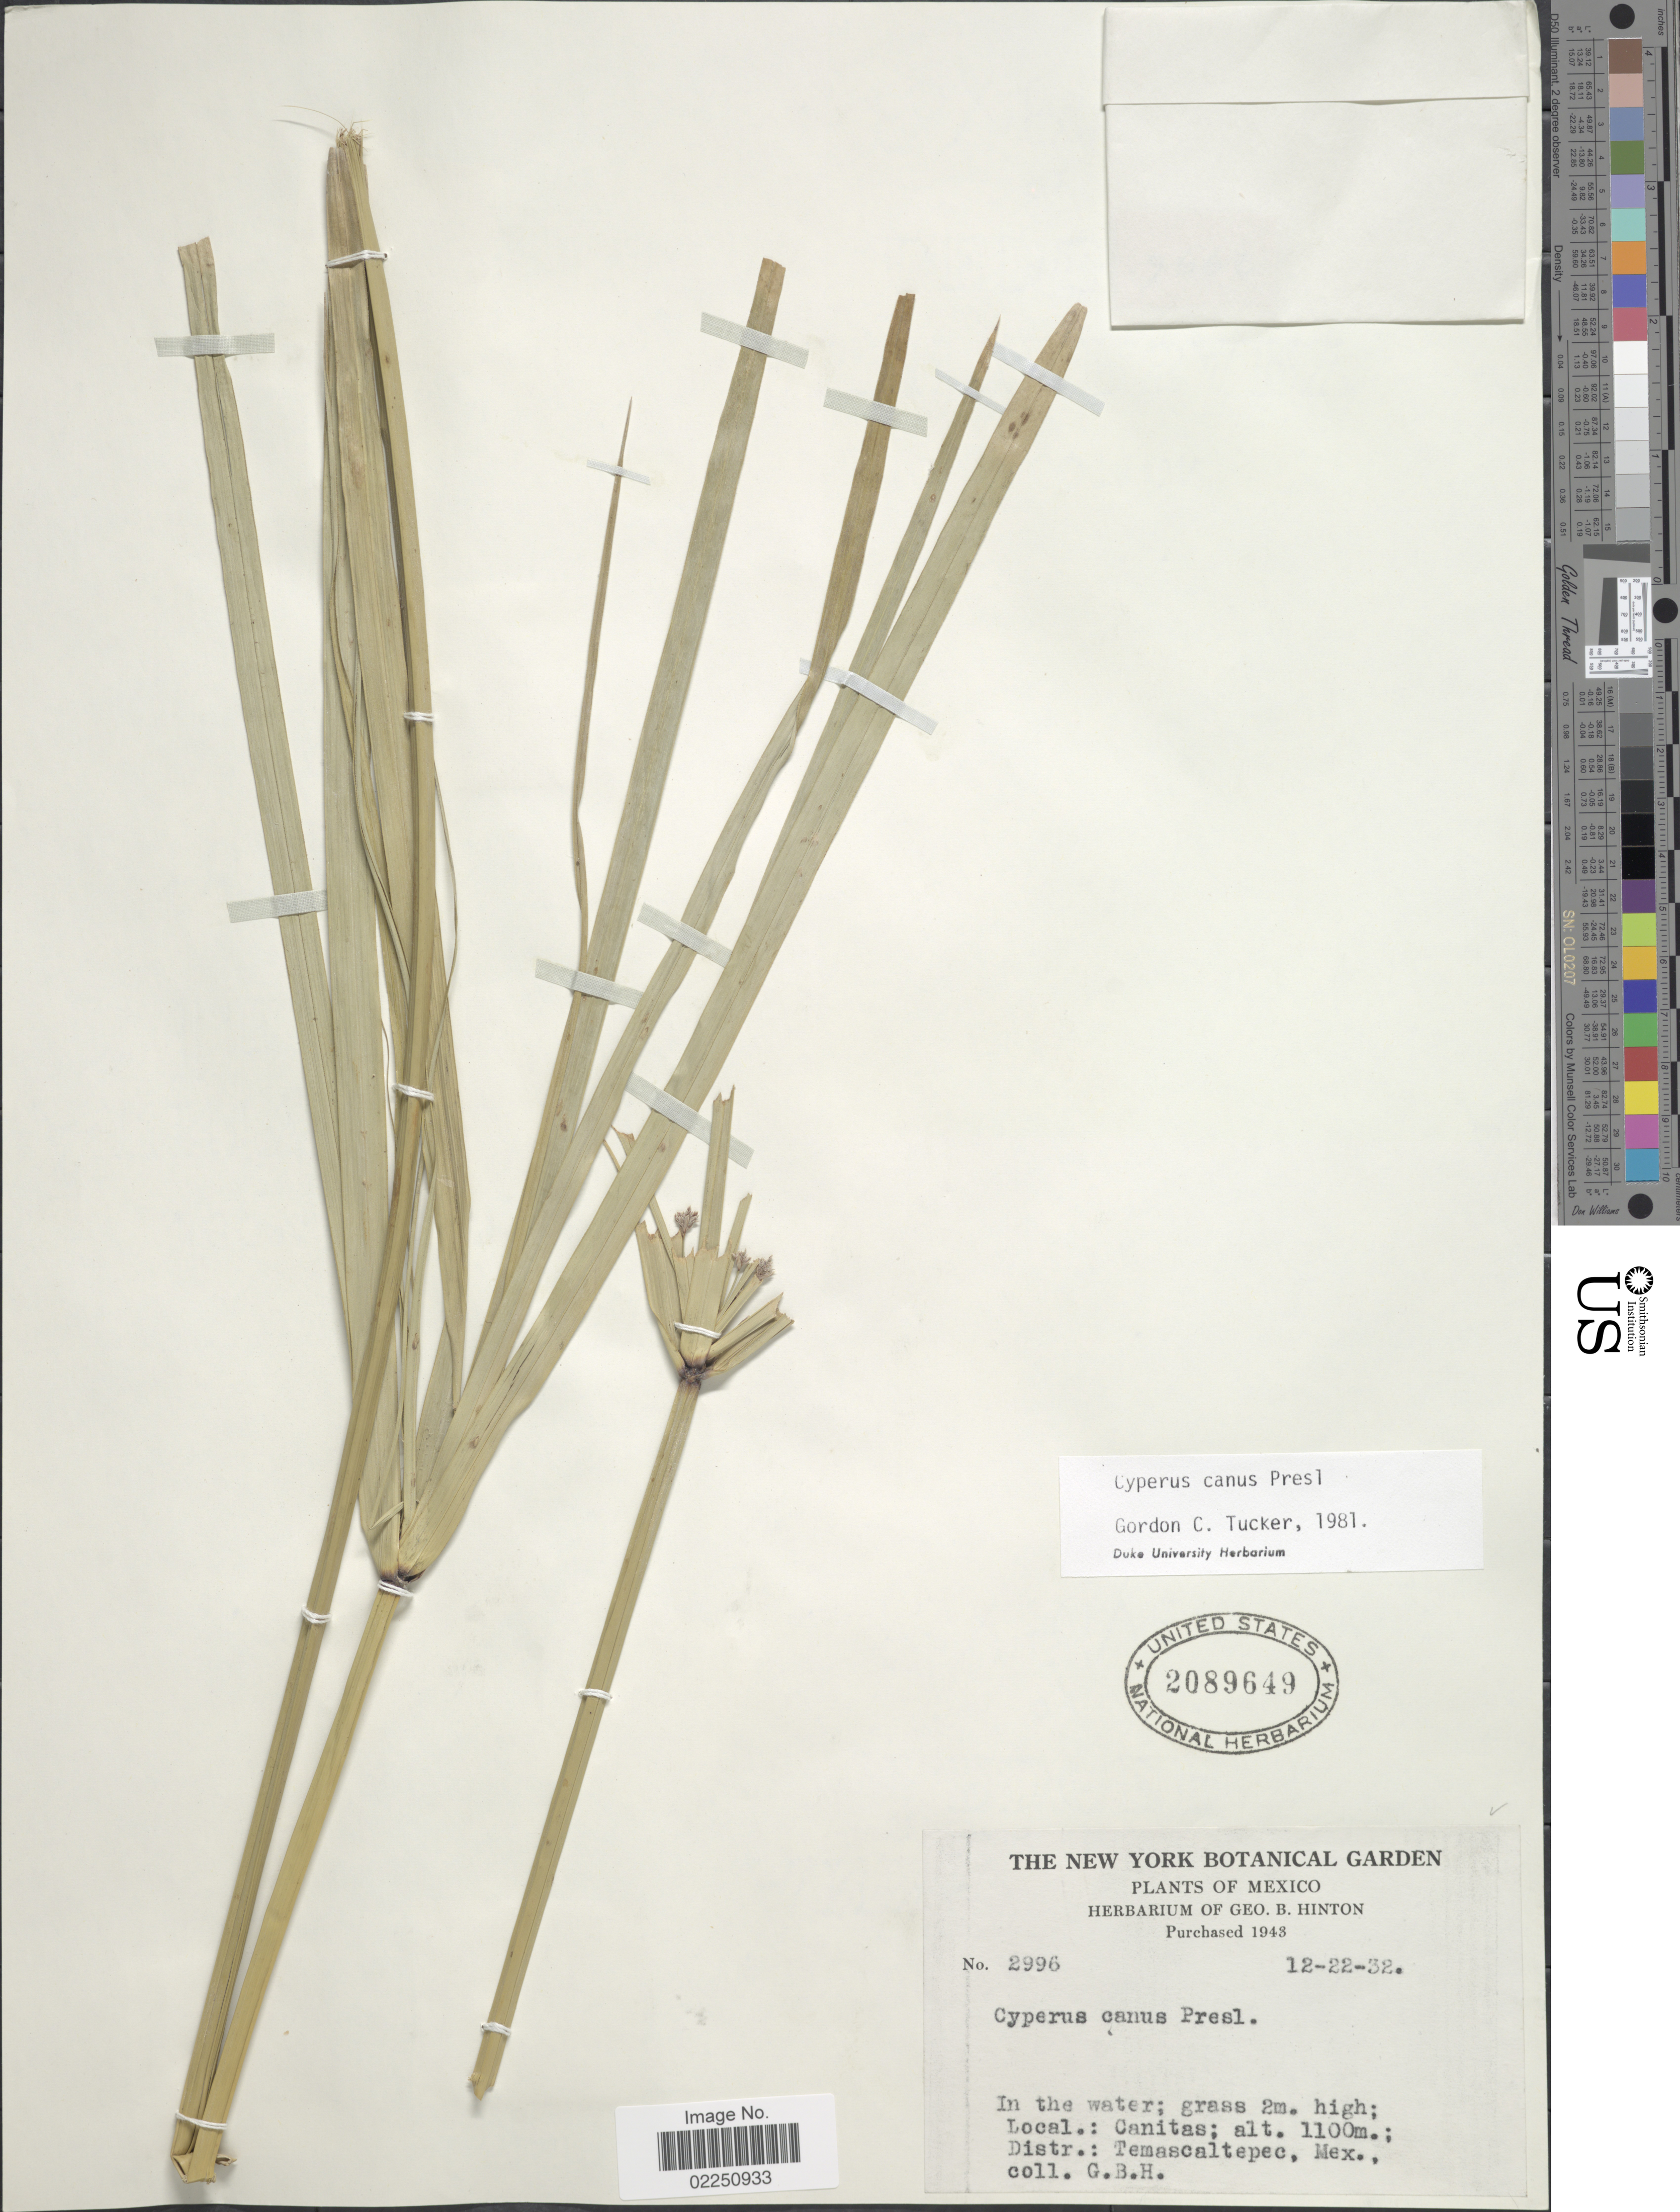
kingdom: Plantae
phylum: Tracheophyta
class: Liliopsida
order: Poales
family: Cyperaceae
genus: Cyperus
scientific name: Cyperus canus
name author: J. Presl & C. Presl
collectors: G. B. Hinton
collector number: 2996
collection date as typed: Transcribed d/m/y: 22/12/32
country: Mexico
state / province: México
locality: Canitas. Distr.: Temascaltepec, Mex.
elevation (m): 1100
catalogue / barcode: US 2089649